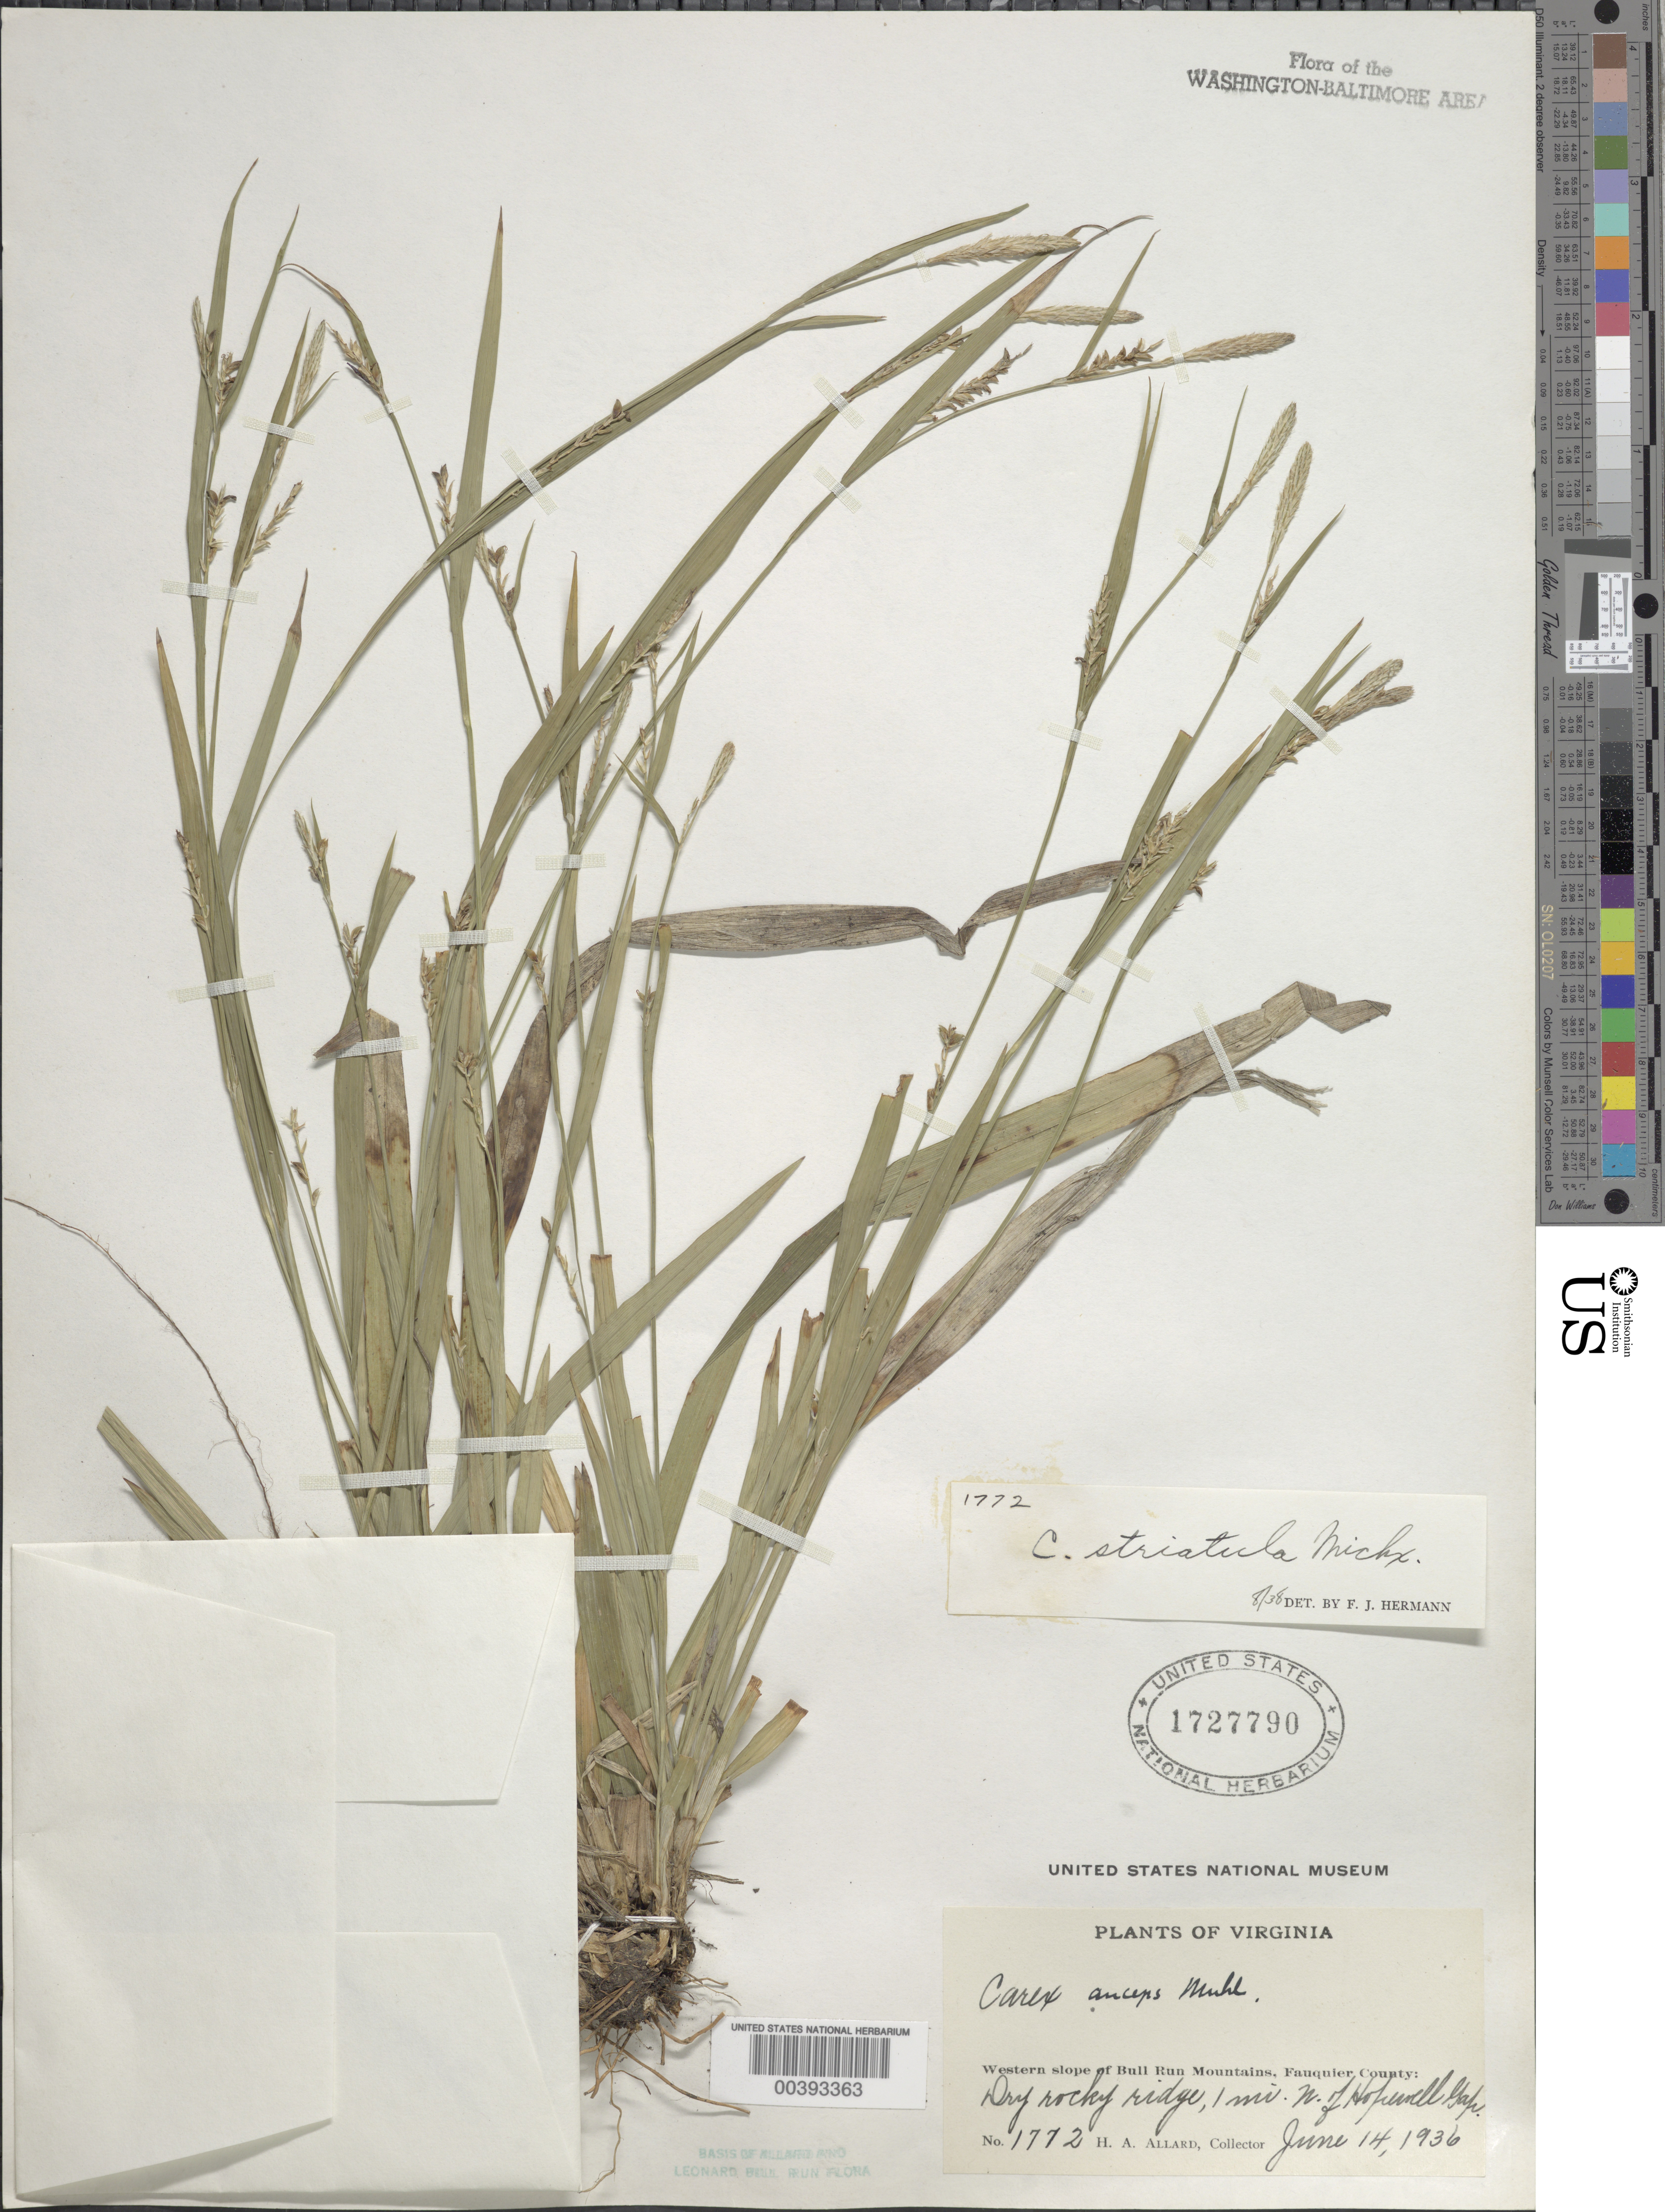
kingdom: Plantae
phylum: Tracheophyta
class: Liliopsida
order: Poales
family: Cyperaceae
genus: Carex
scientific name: Carex striatula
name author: Michx.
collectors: H. A. Allard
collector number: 1772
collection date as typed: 14 Jun 1936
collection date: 1936-06-14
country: United States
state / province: Virginia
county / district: Fauquier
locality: North of Hopewell Gap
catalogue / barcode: US 1727790